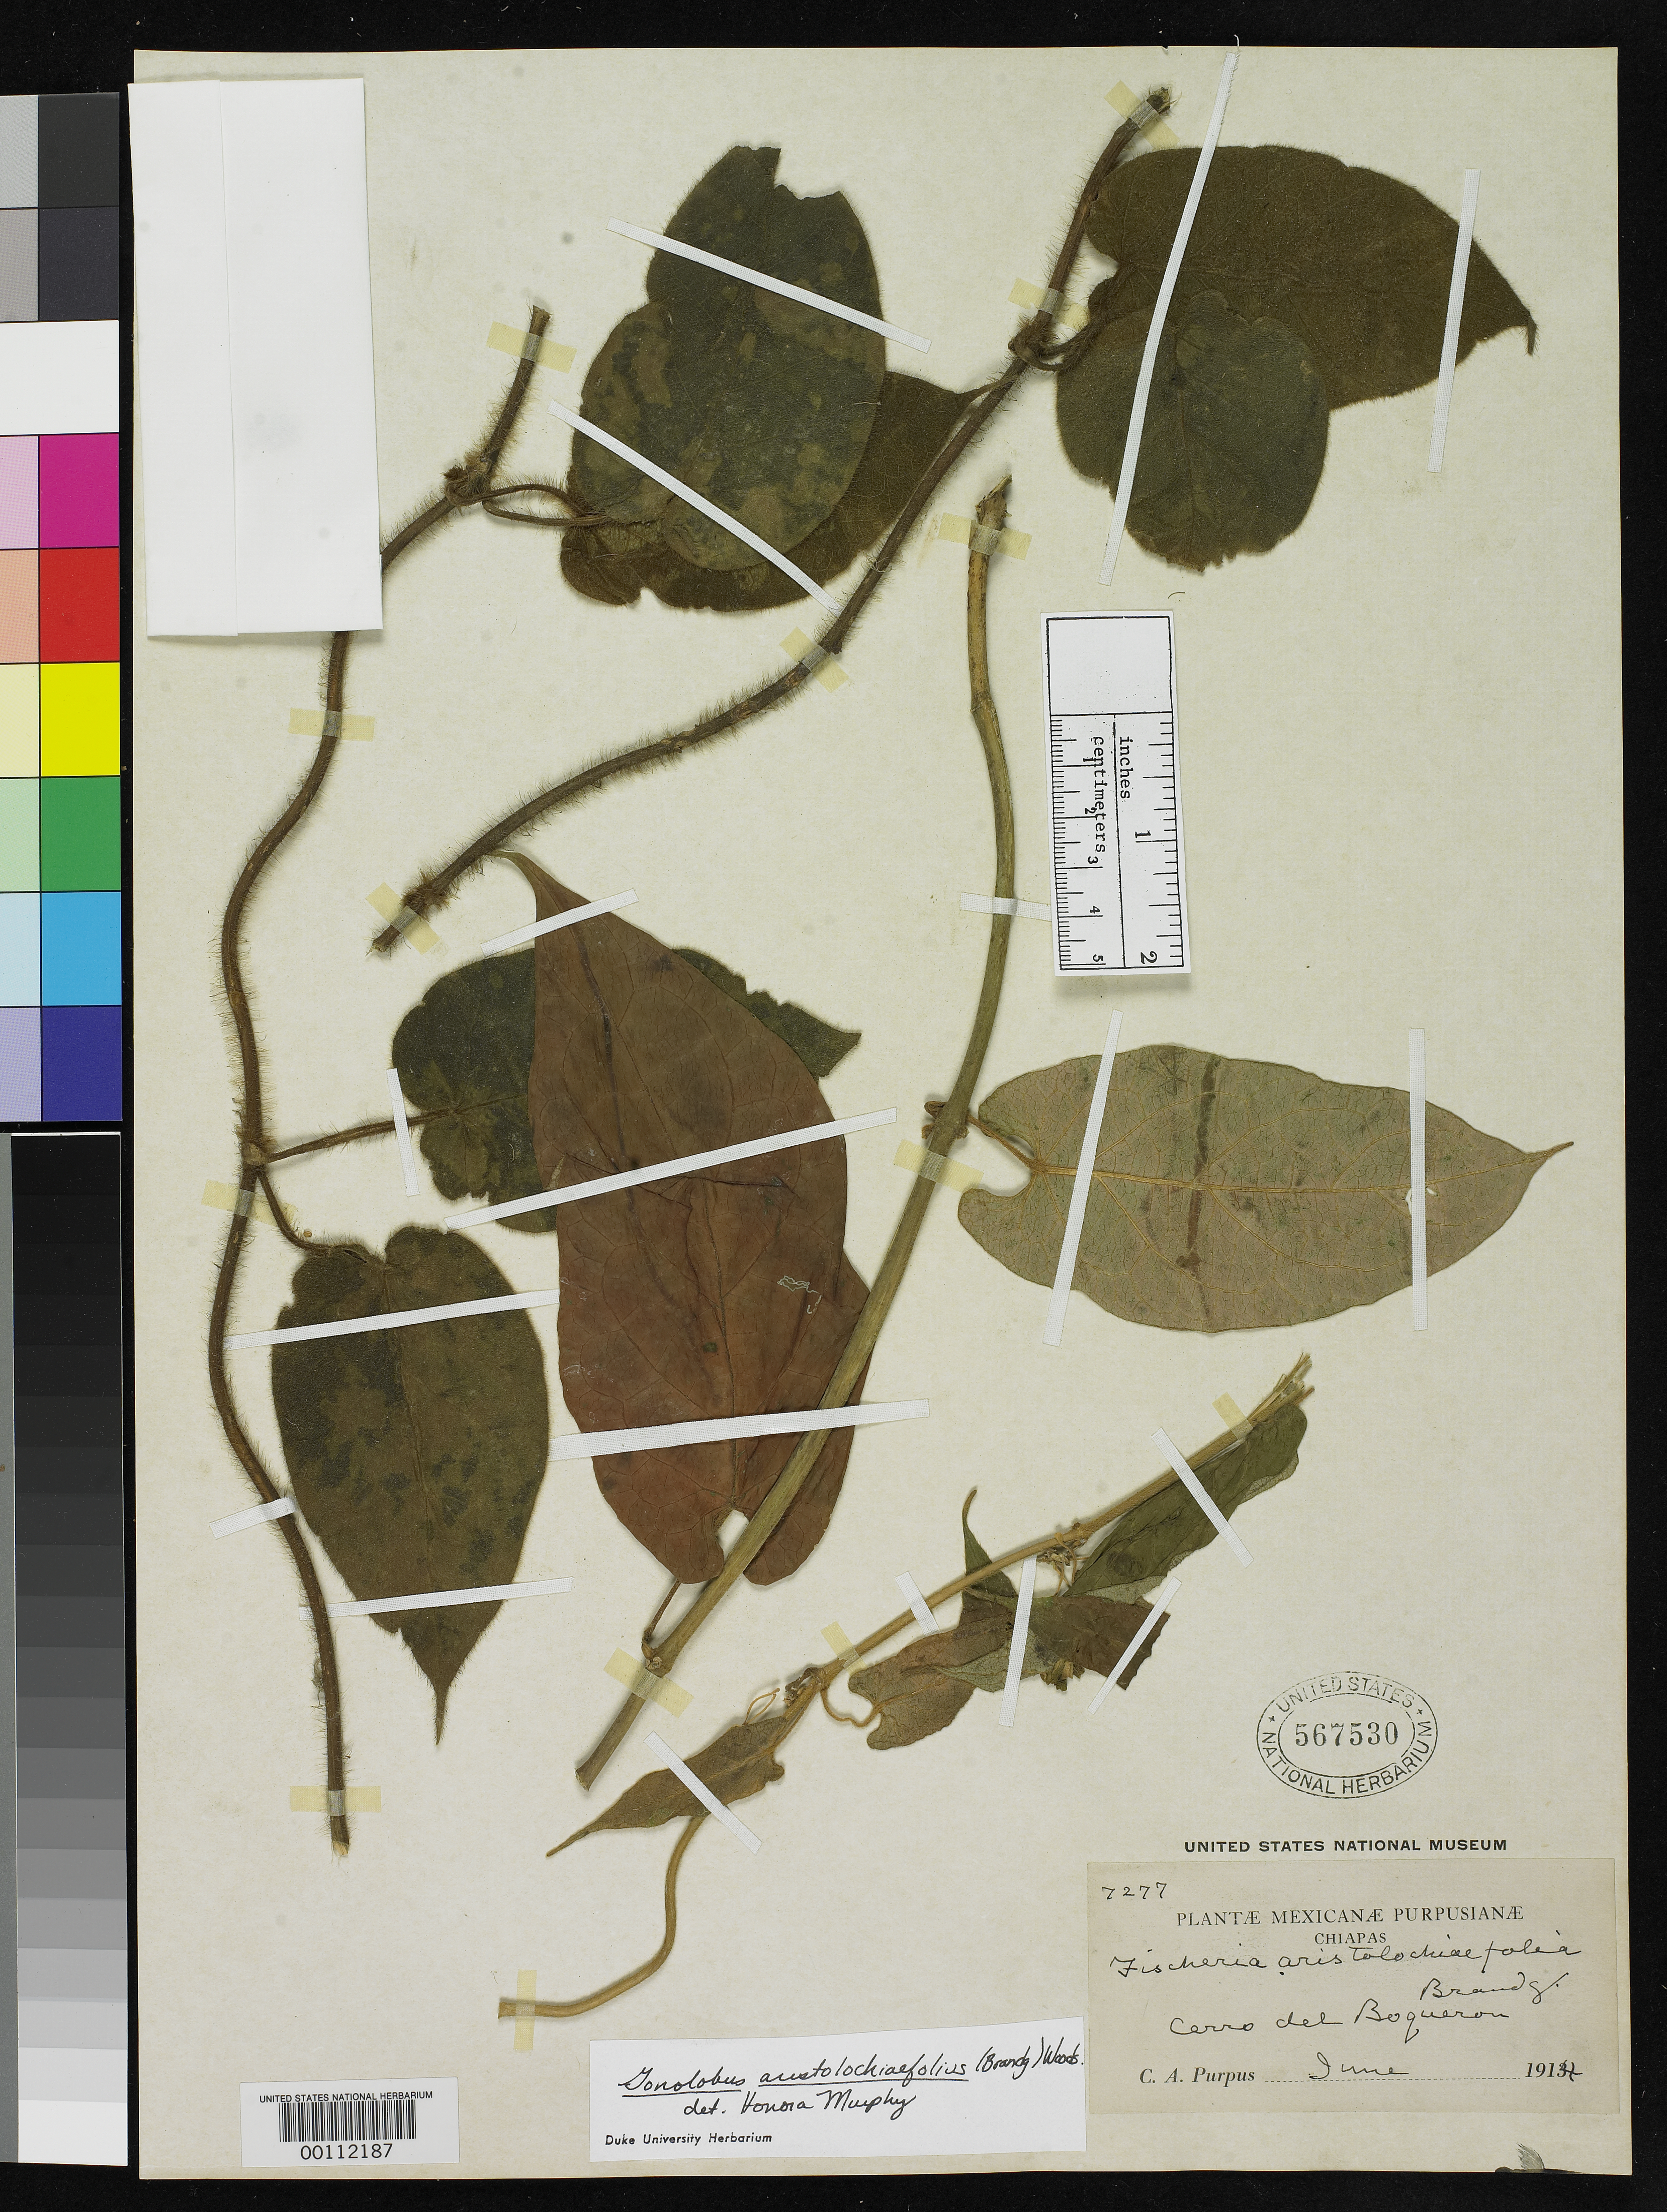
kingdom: Plantae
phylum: Tracheophyta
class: Magnoliopsida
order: Gentianales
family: Apocynaceae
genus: Fischeria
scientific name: Fischeria aristolochiaefolia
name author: Brandegee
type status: Isotype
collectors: C. A. Purpus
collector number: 7277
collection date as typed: Jun 1914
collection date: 1914-06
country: Mexico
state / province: Chiapas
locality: Cerro del Bogueron.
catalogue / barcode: US 567530